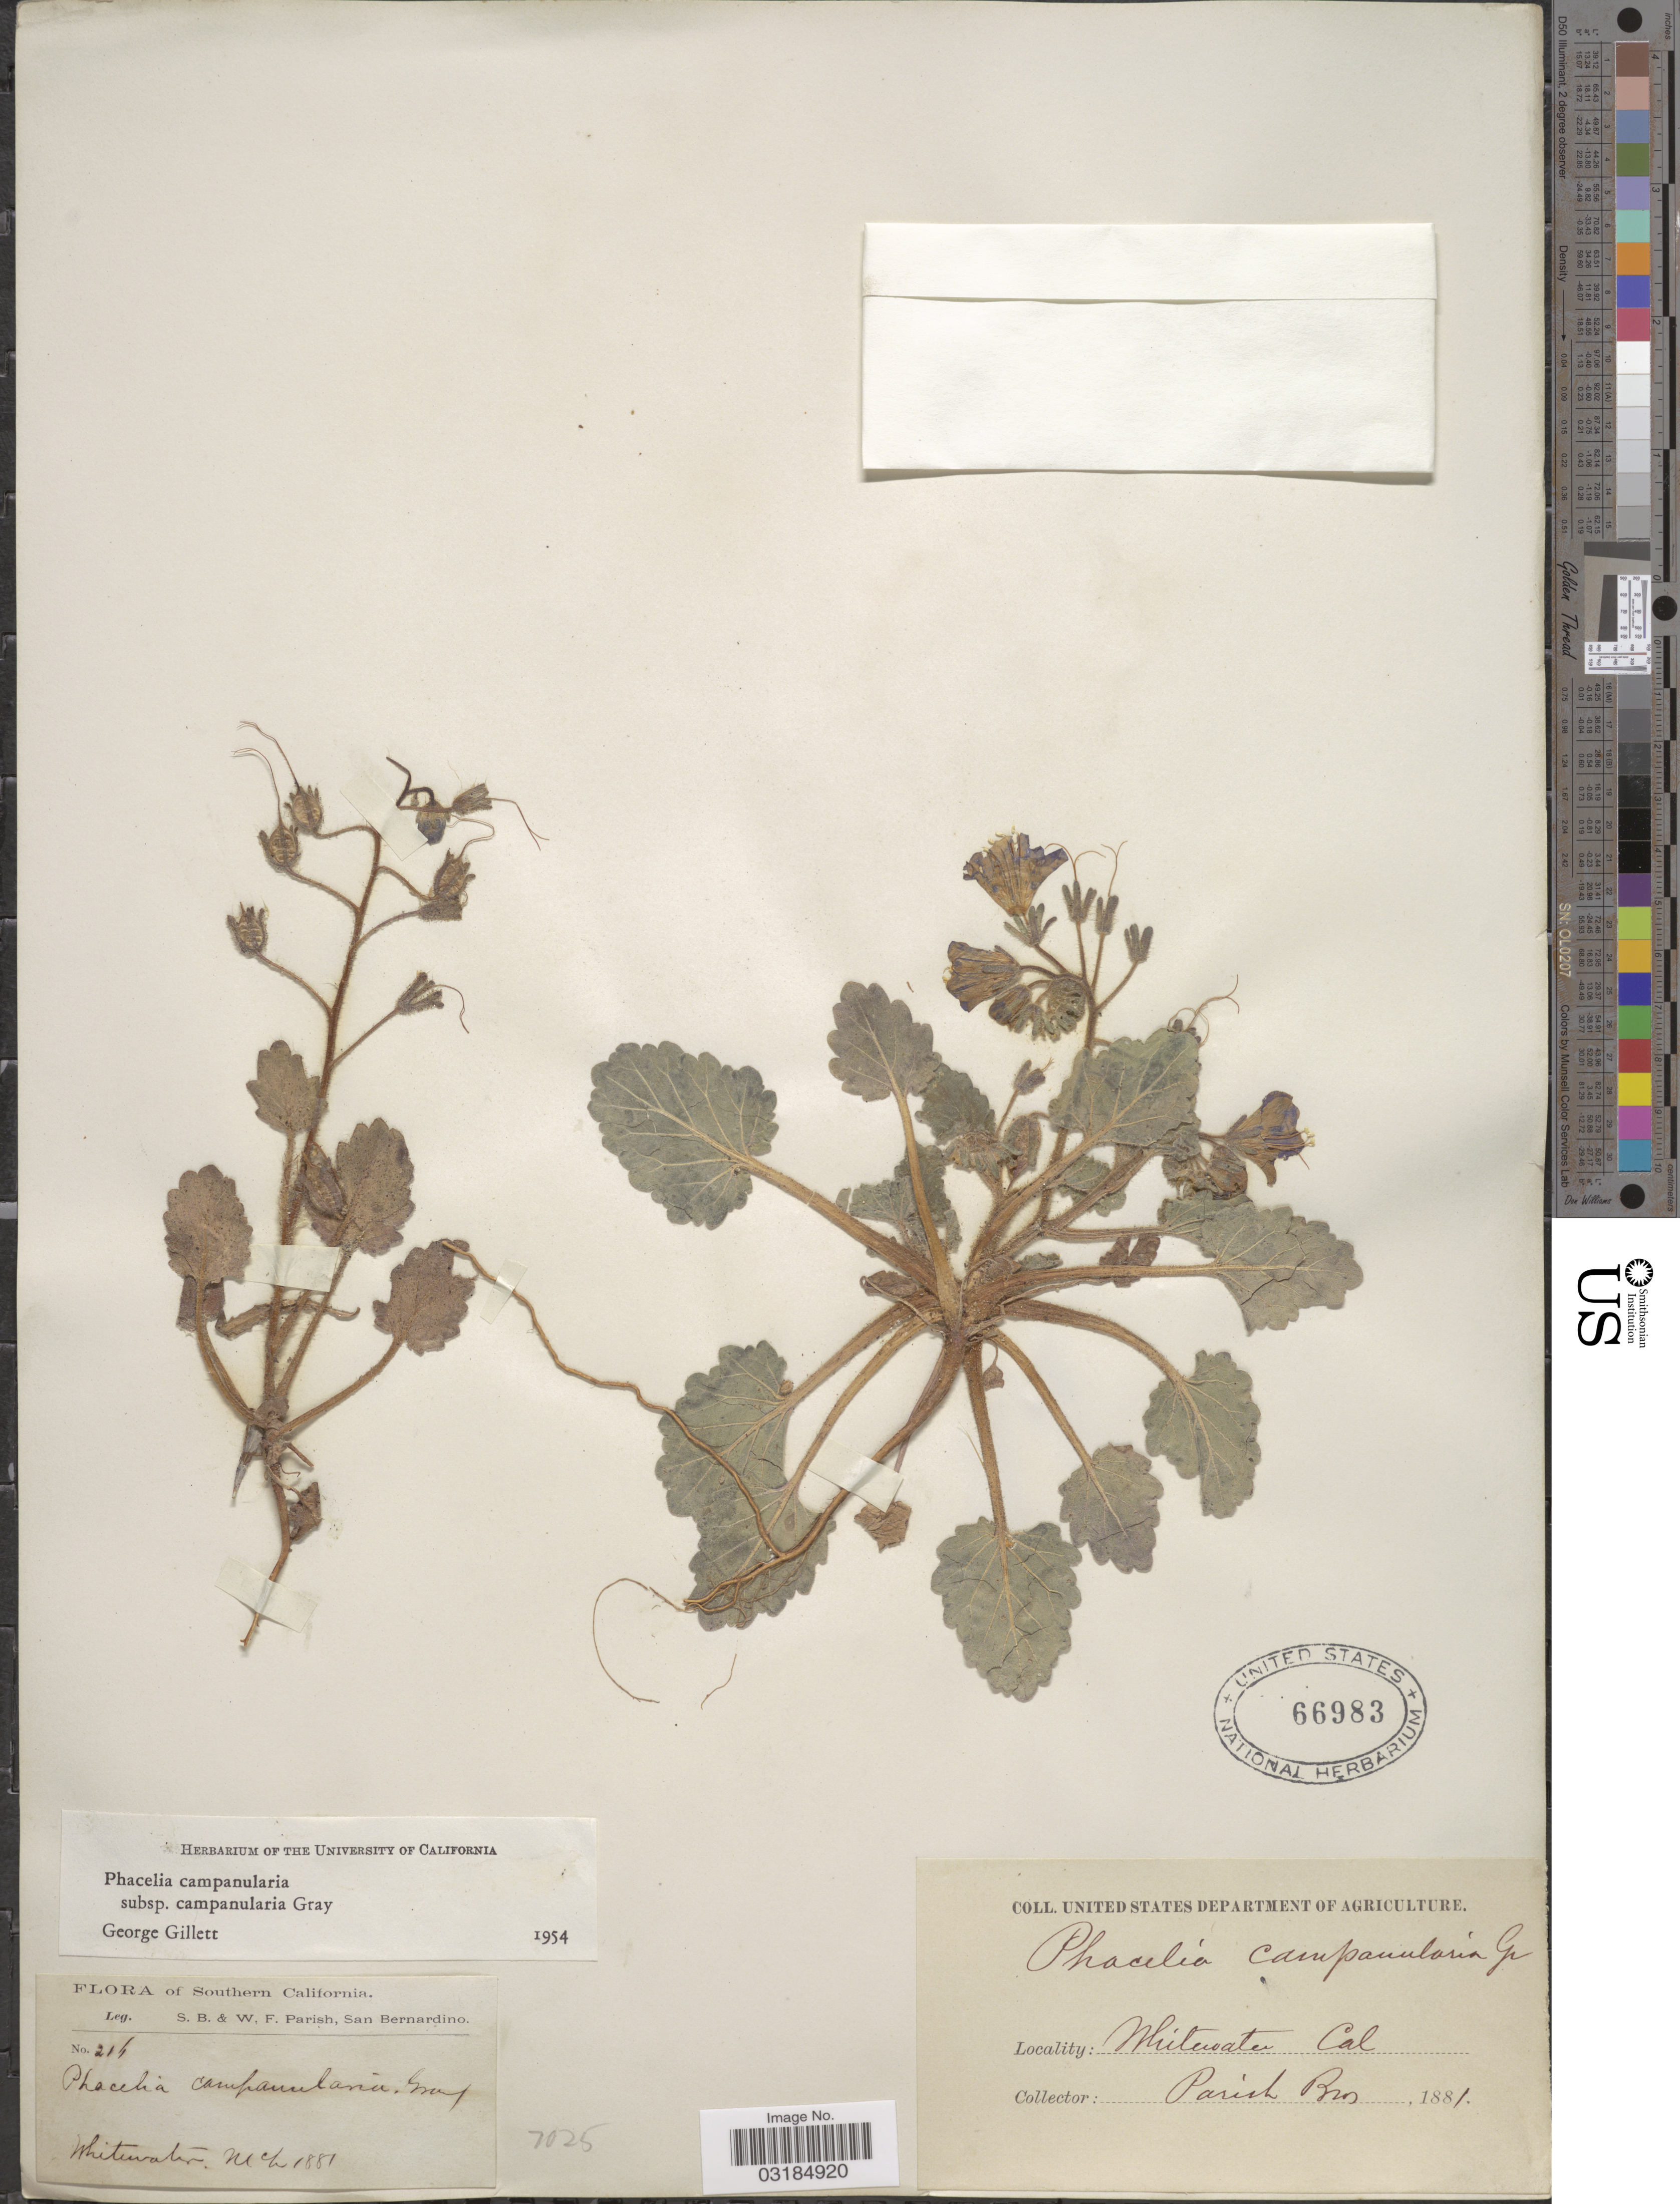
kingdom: Plantae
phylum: Tracheophyta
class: Magnoliopsida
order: Boraginales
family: Hydrophyllaceae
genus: Phacelia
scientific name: Phacelia campanularia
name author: A. Gray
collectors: S. B. Parish & W. F. Parish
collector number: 214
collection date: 1881-03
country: United States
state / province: California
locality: Southern California. Whitewater.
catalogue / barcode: US 66983